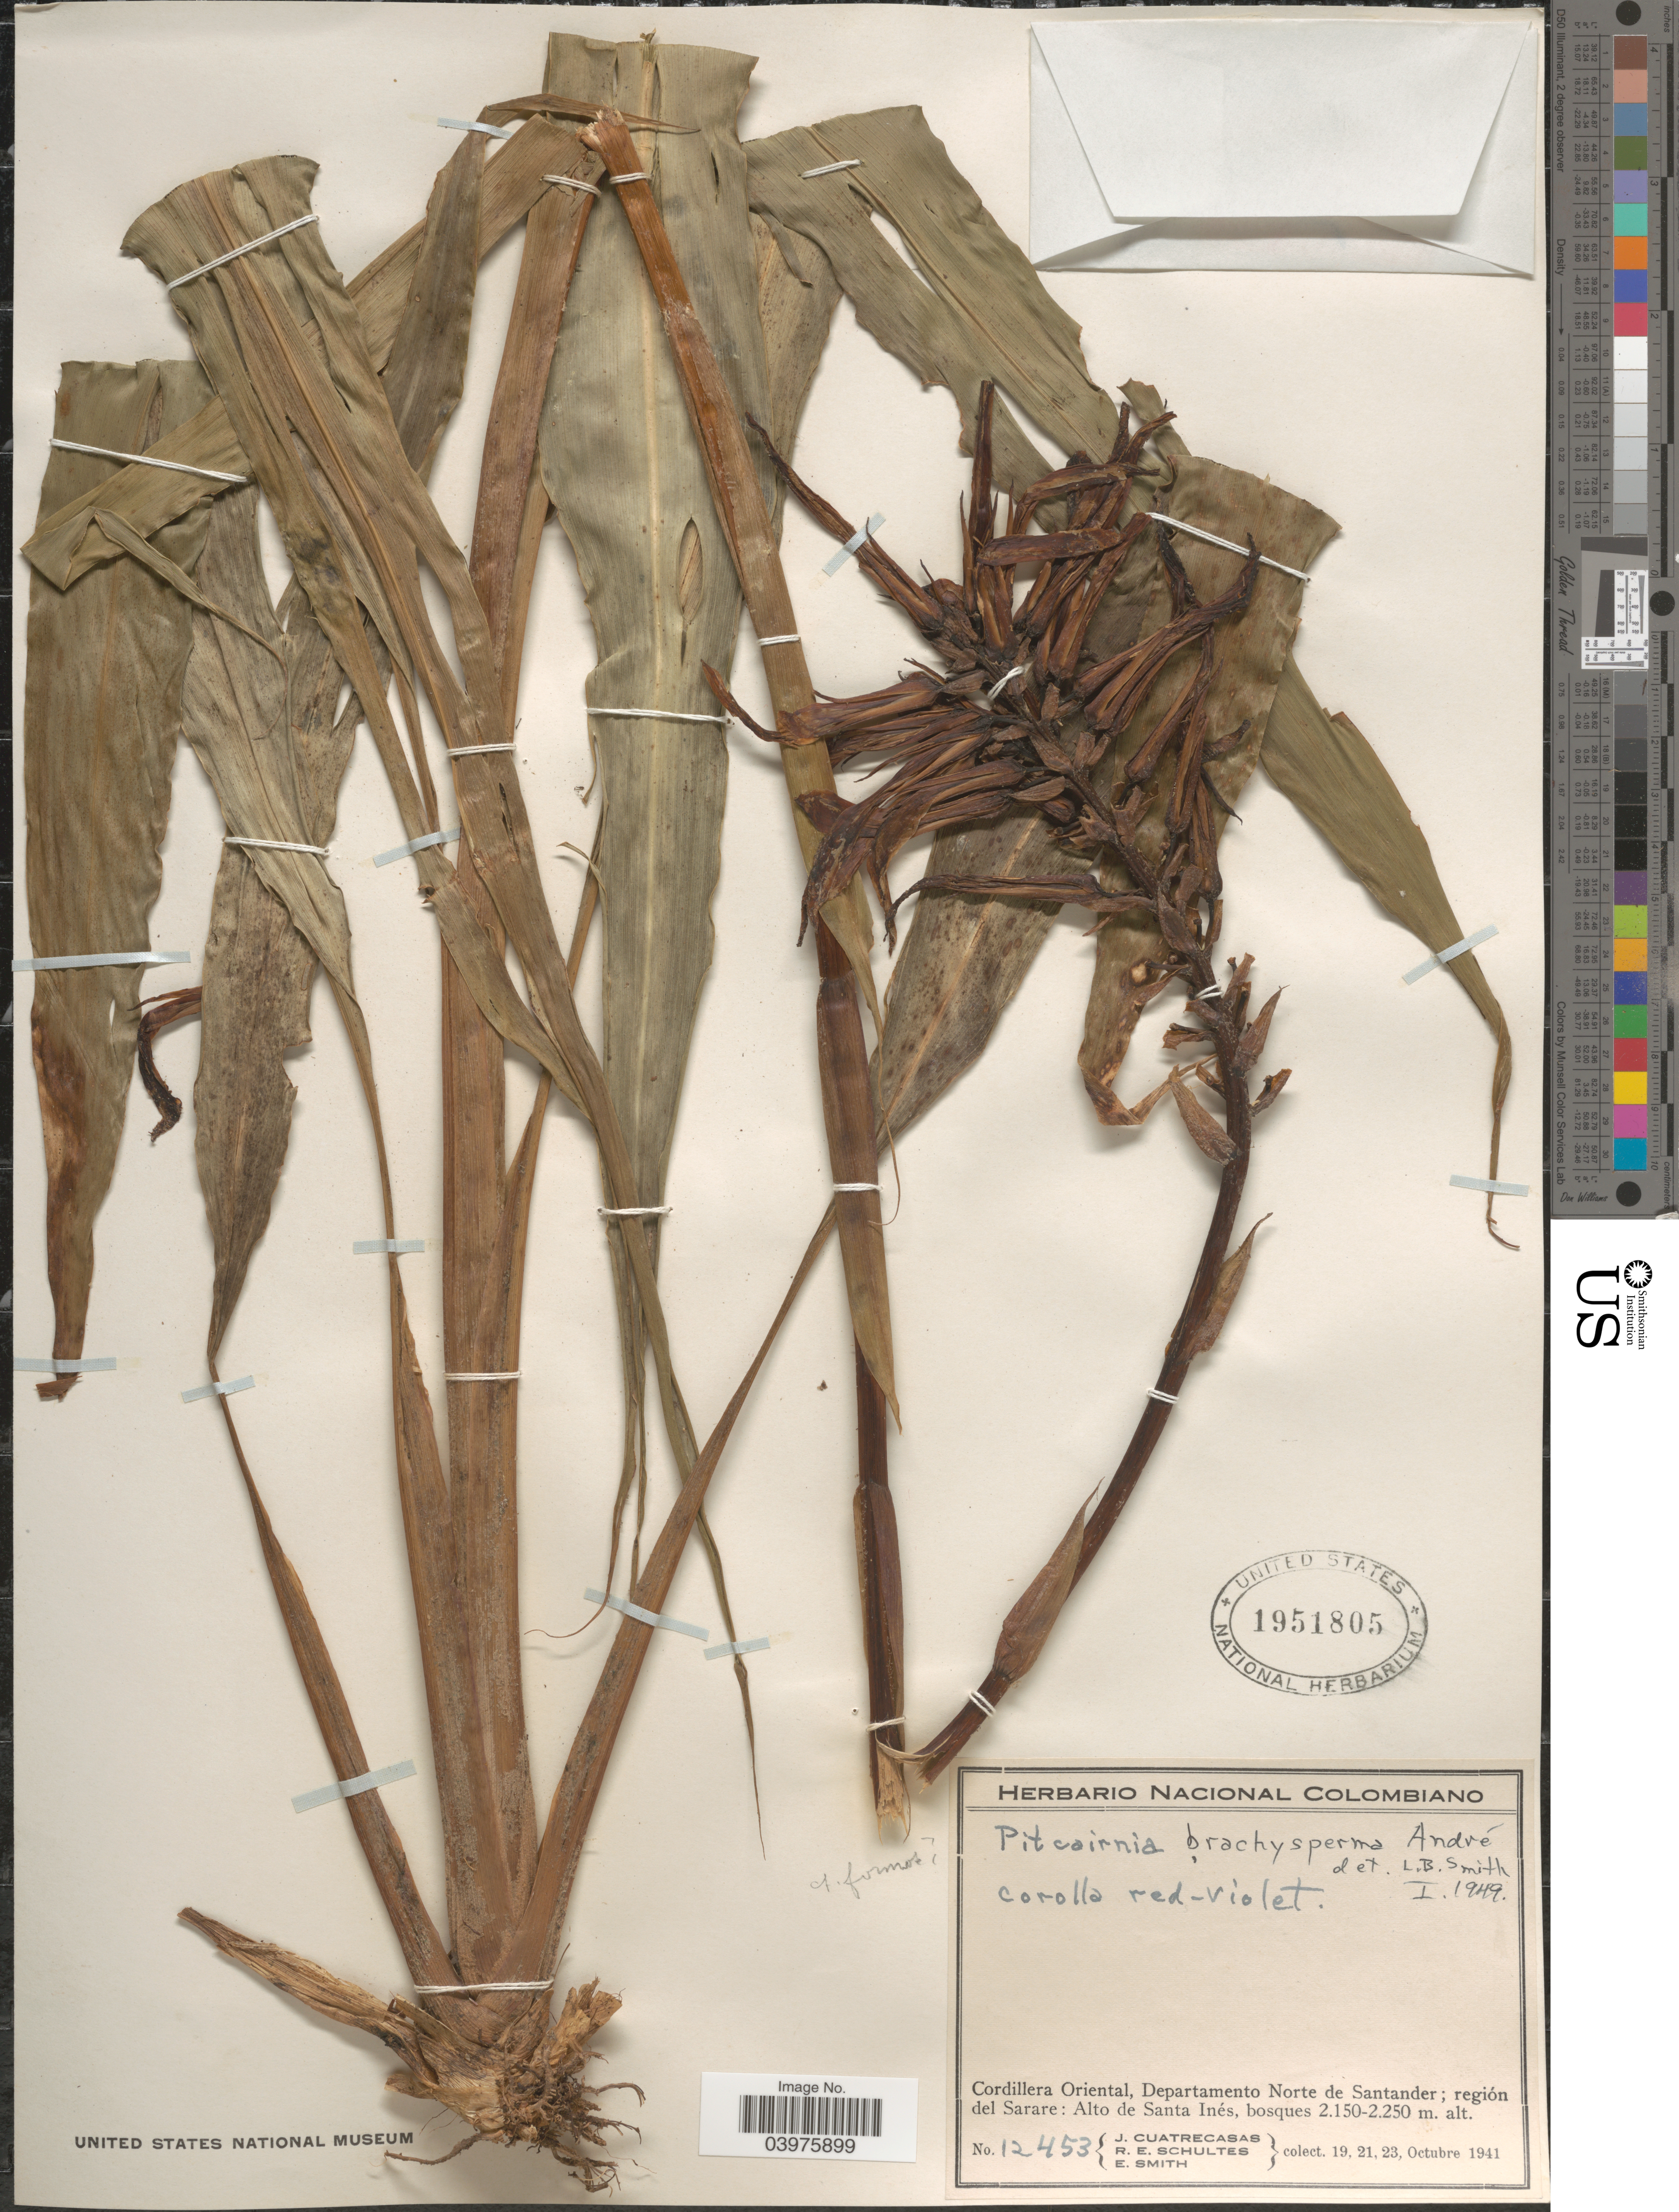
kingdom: Plantae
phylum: Tracheophyta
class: Liliopsida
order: Poales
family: Bromeliaceae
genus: Pitcairnia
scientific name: Pitcairnia brachysperma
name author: André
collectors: J. Cuatrecasas, R. E. Schultes & E. Smith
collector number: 12453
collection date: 1941-10-19/1941-10-23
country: Colombia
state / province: Norte de Santander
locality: Cordillera Oriental, Departamento Norte de Santander; región del Sarare: Alto de Santa Inés.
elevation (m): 2150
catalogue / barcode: US 1951805